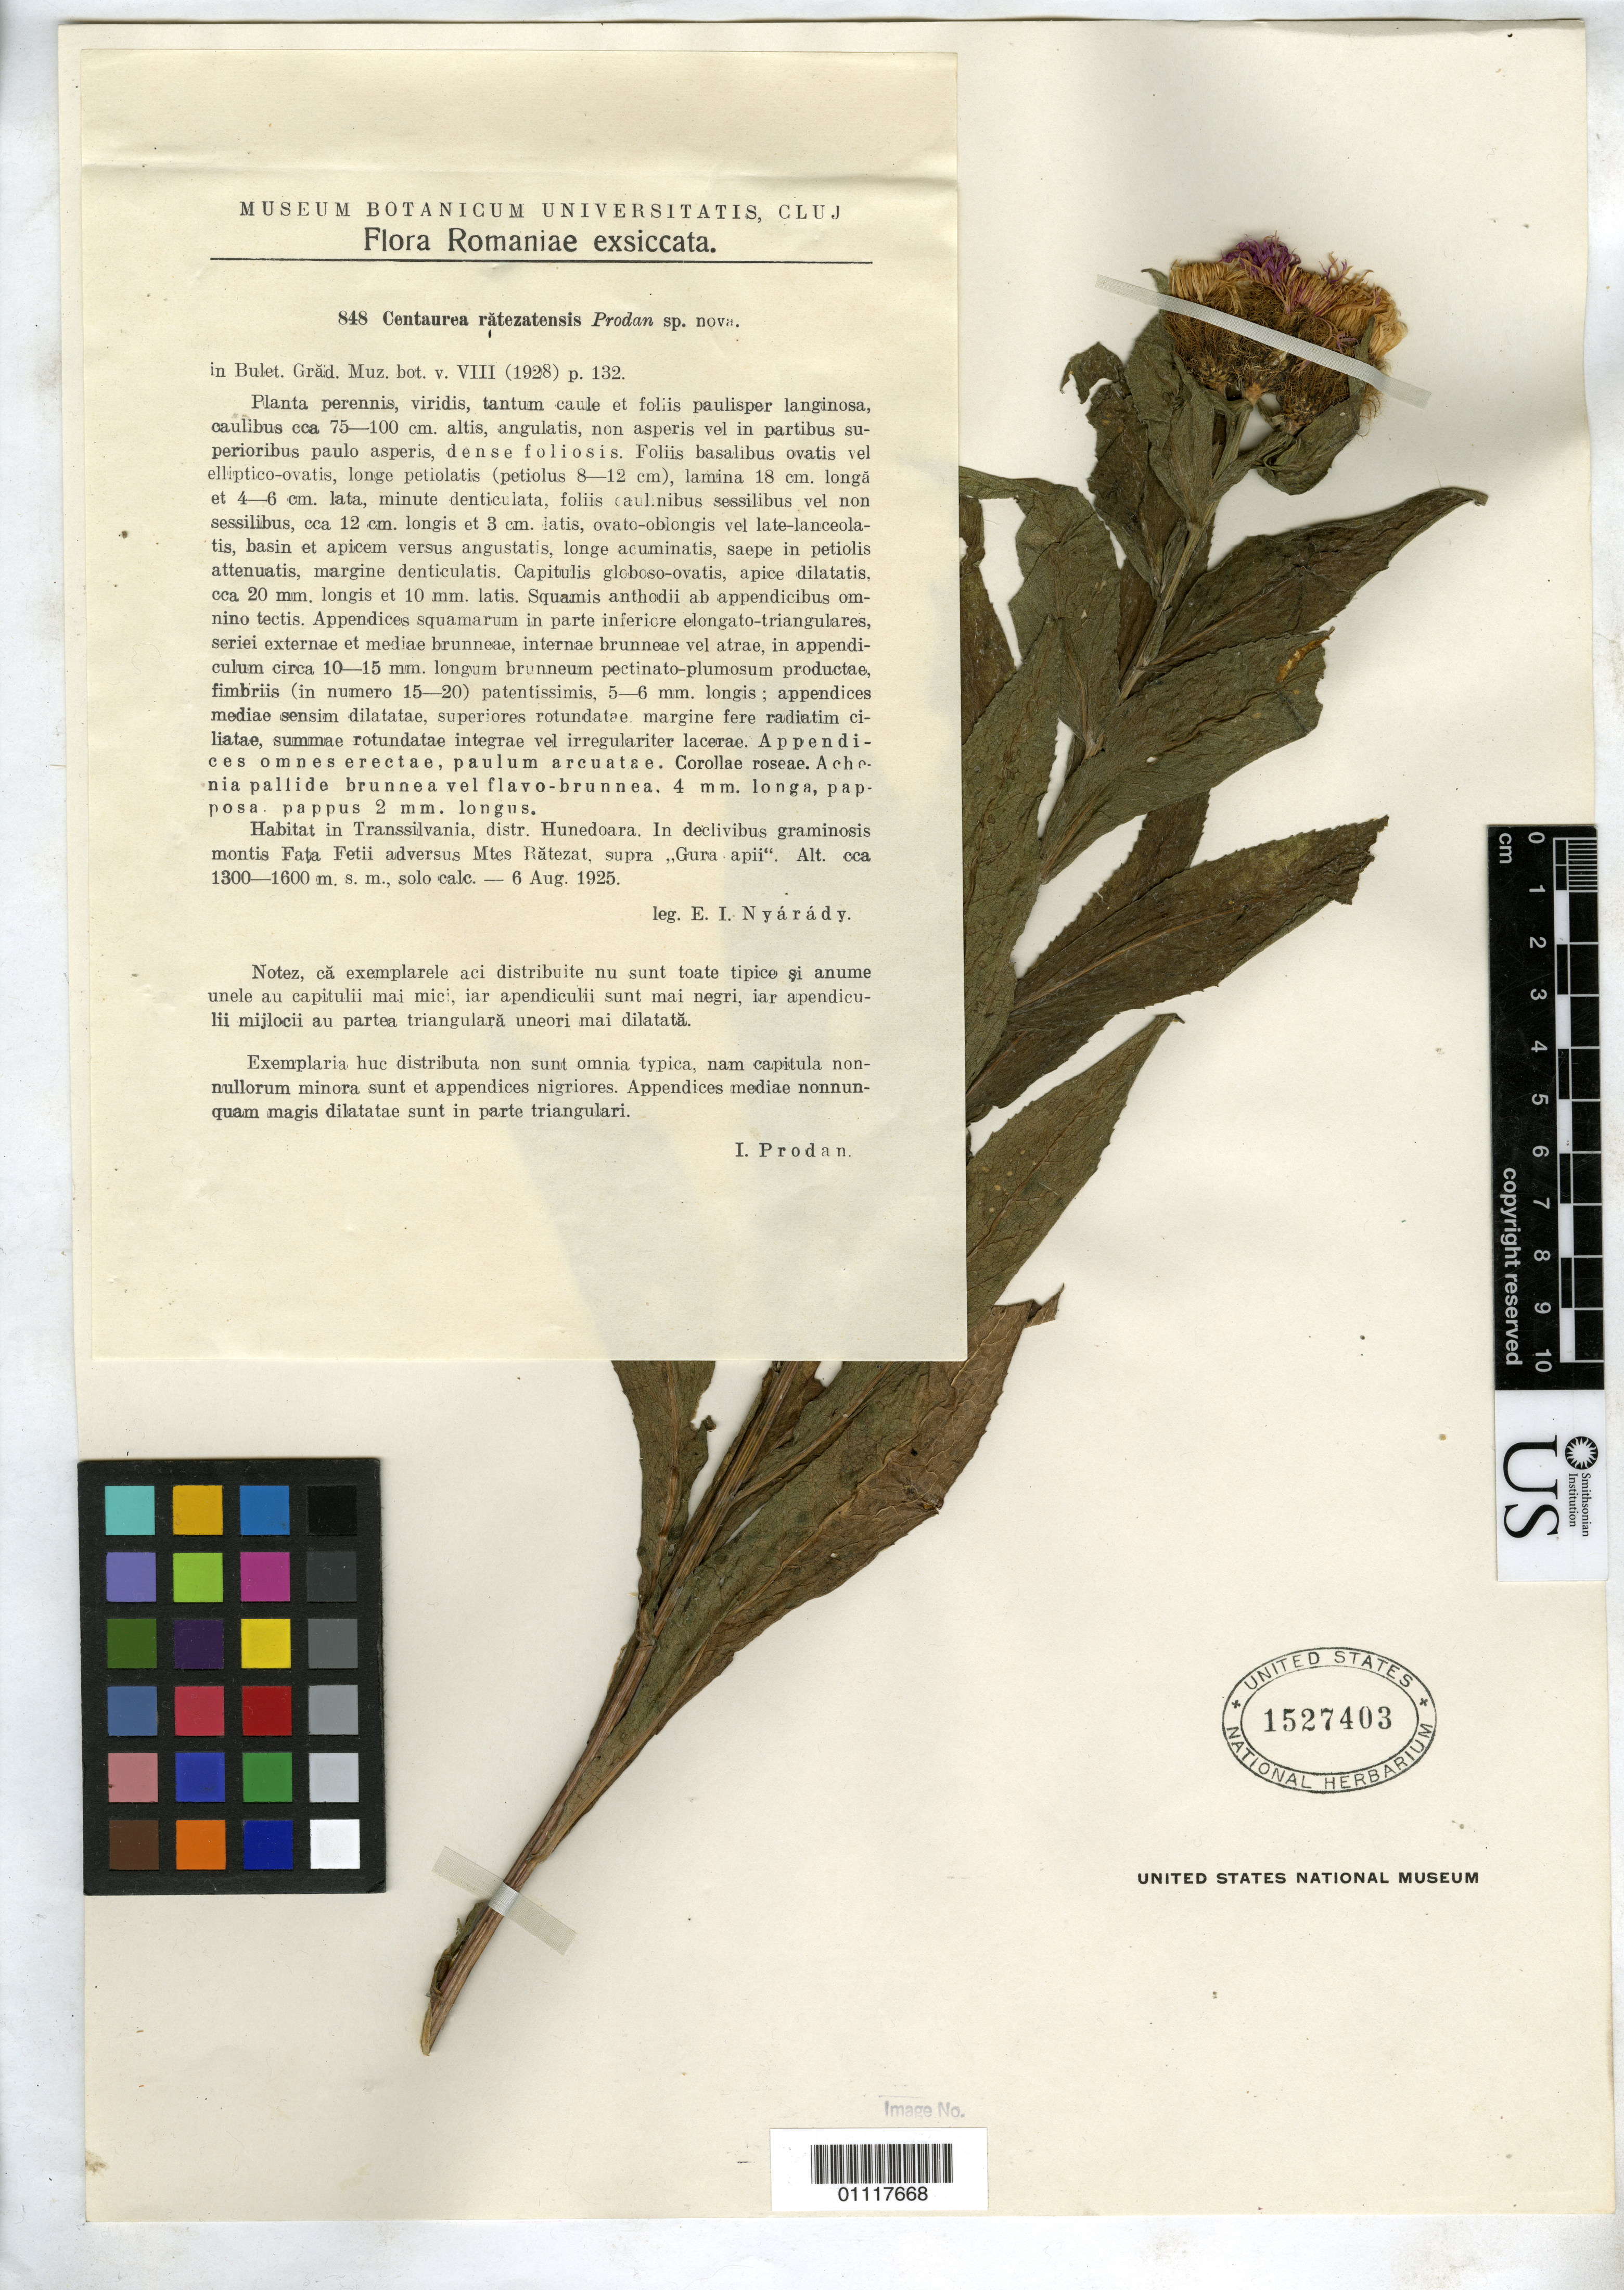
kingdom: Plantae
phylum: Tracheophyta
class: Magnoliopsida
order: Asterales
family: Asteraceae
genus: Centaurea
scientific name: Centaurea ratezatensis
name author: Prodan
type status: Type Collection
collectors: E. Nyárády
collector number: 848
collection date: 1925-08-06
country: Romania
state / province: Hunedoara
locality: Fata Fetii, Mtes Ratezat, supra " Gura apii"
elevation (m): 1300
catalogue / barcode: US 1527403